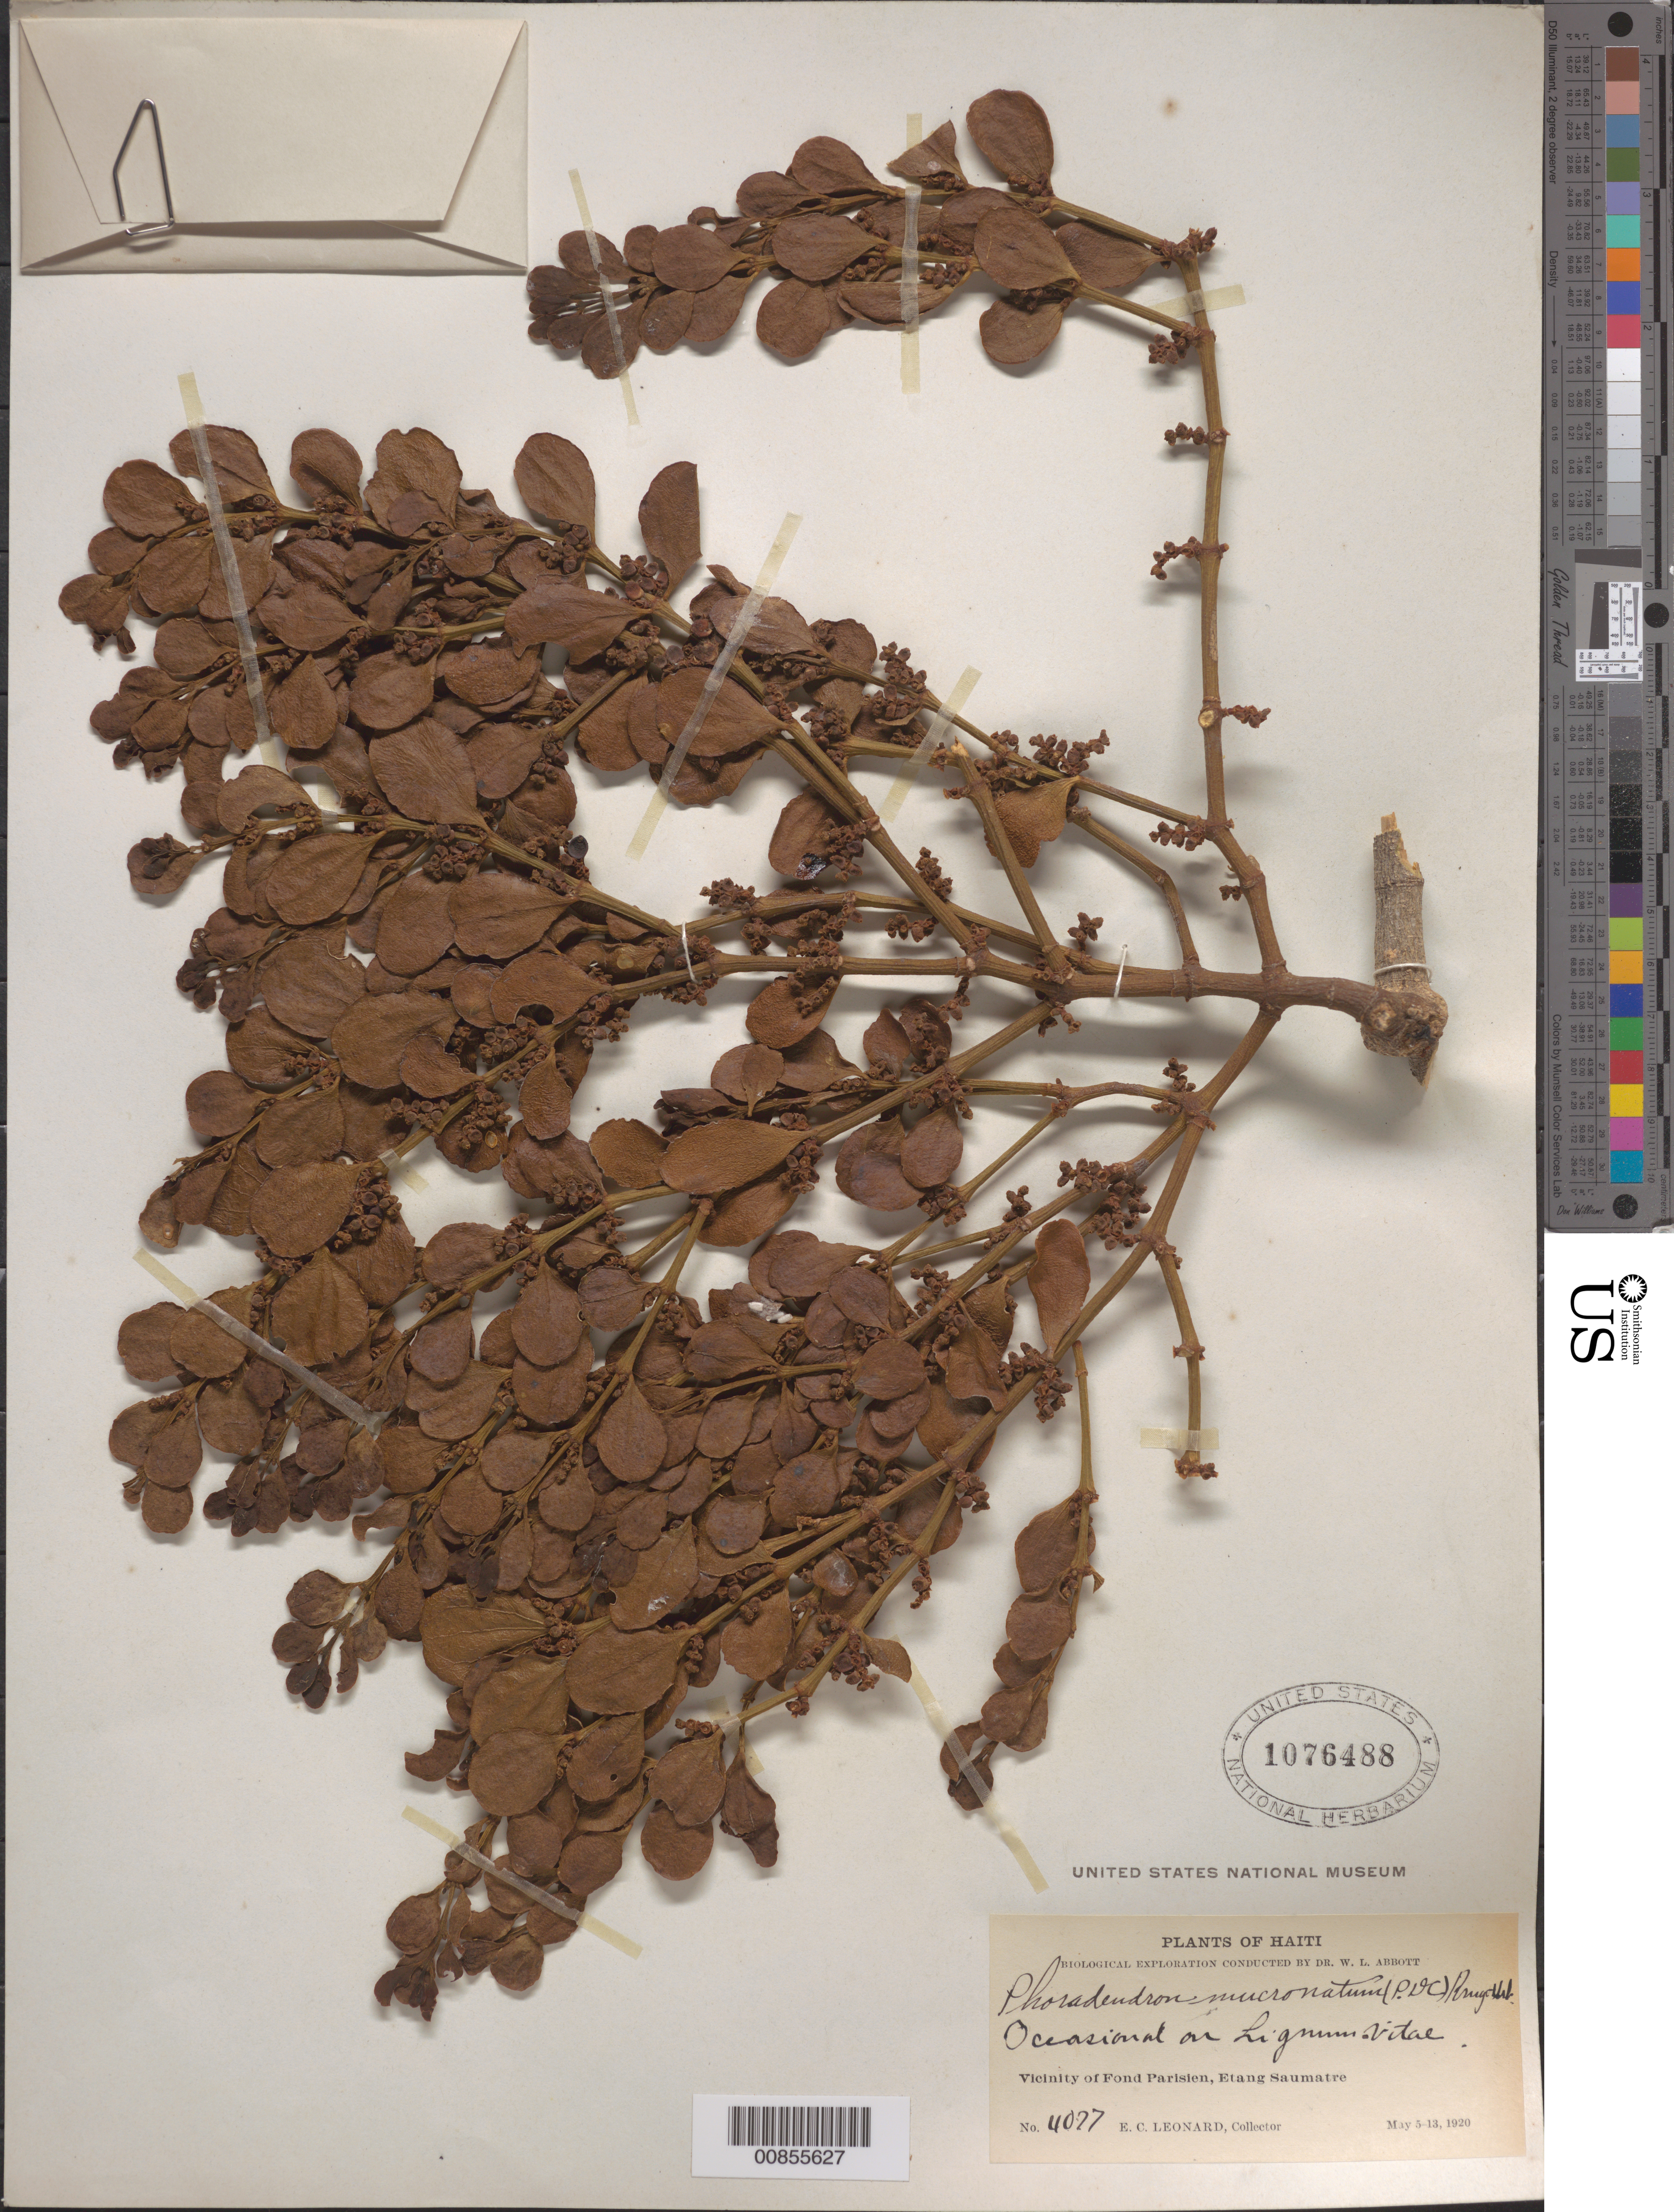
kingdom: Plantae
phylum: Tracheophyta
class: Magnoliopsida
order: Santalales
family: Viscaceae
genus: Phoradendron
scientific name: Phoradendron mucronatum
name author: (DC.) Krug & Urb.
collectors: E. C. Leonard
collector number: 4027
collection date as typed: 05 May 1920 to 13 May 1920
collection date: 1920-05-05/1920-05-13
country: Haiti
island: Hispaniola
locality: Vicinity of Fond Parisien, Etang Saumatre.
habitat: On Lignum vitae.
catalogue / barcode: US 1076488